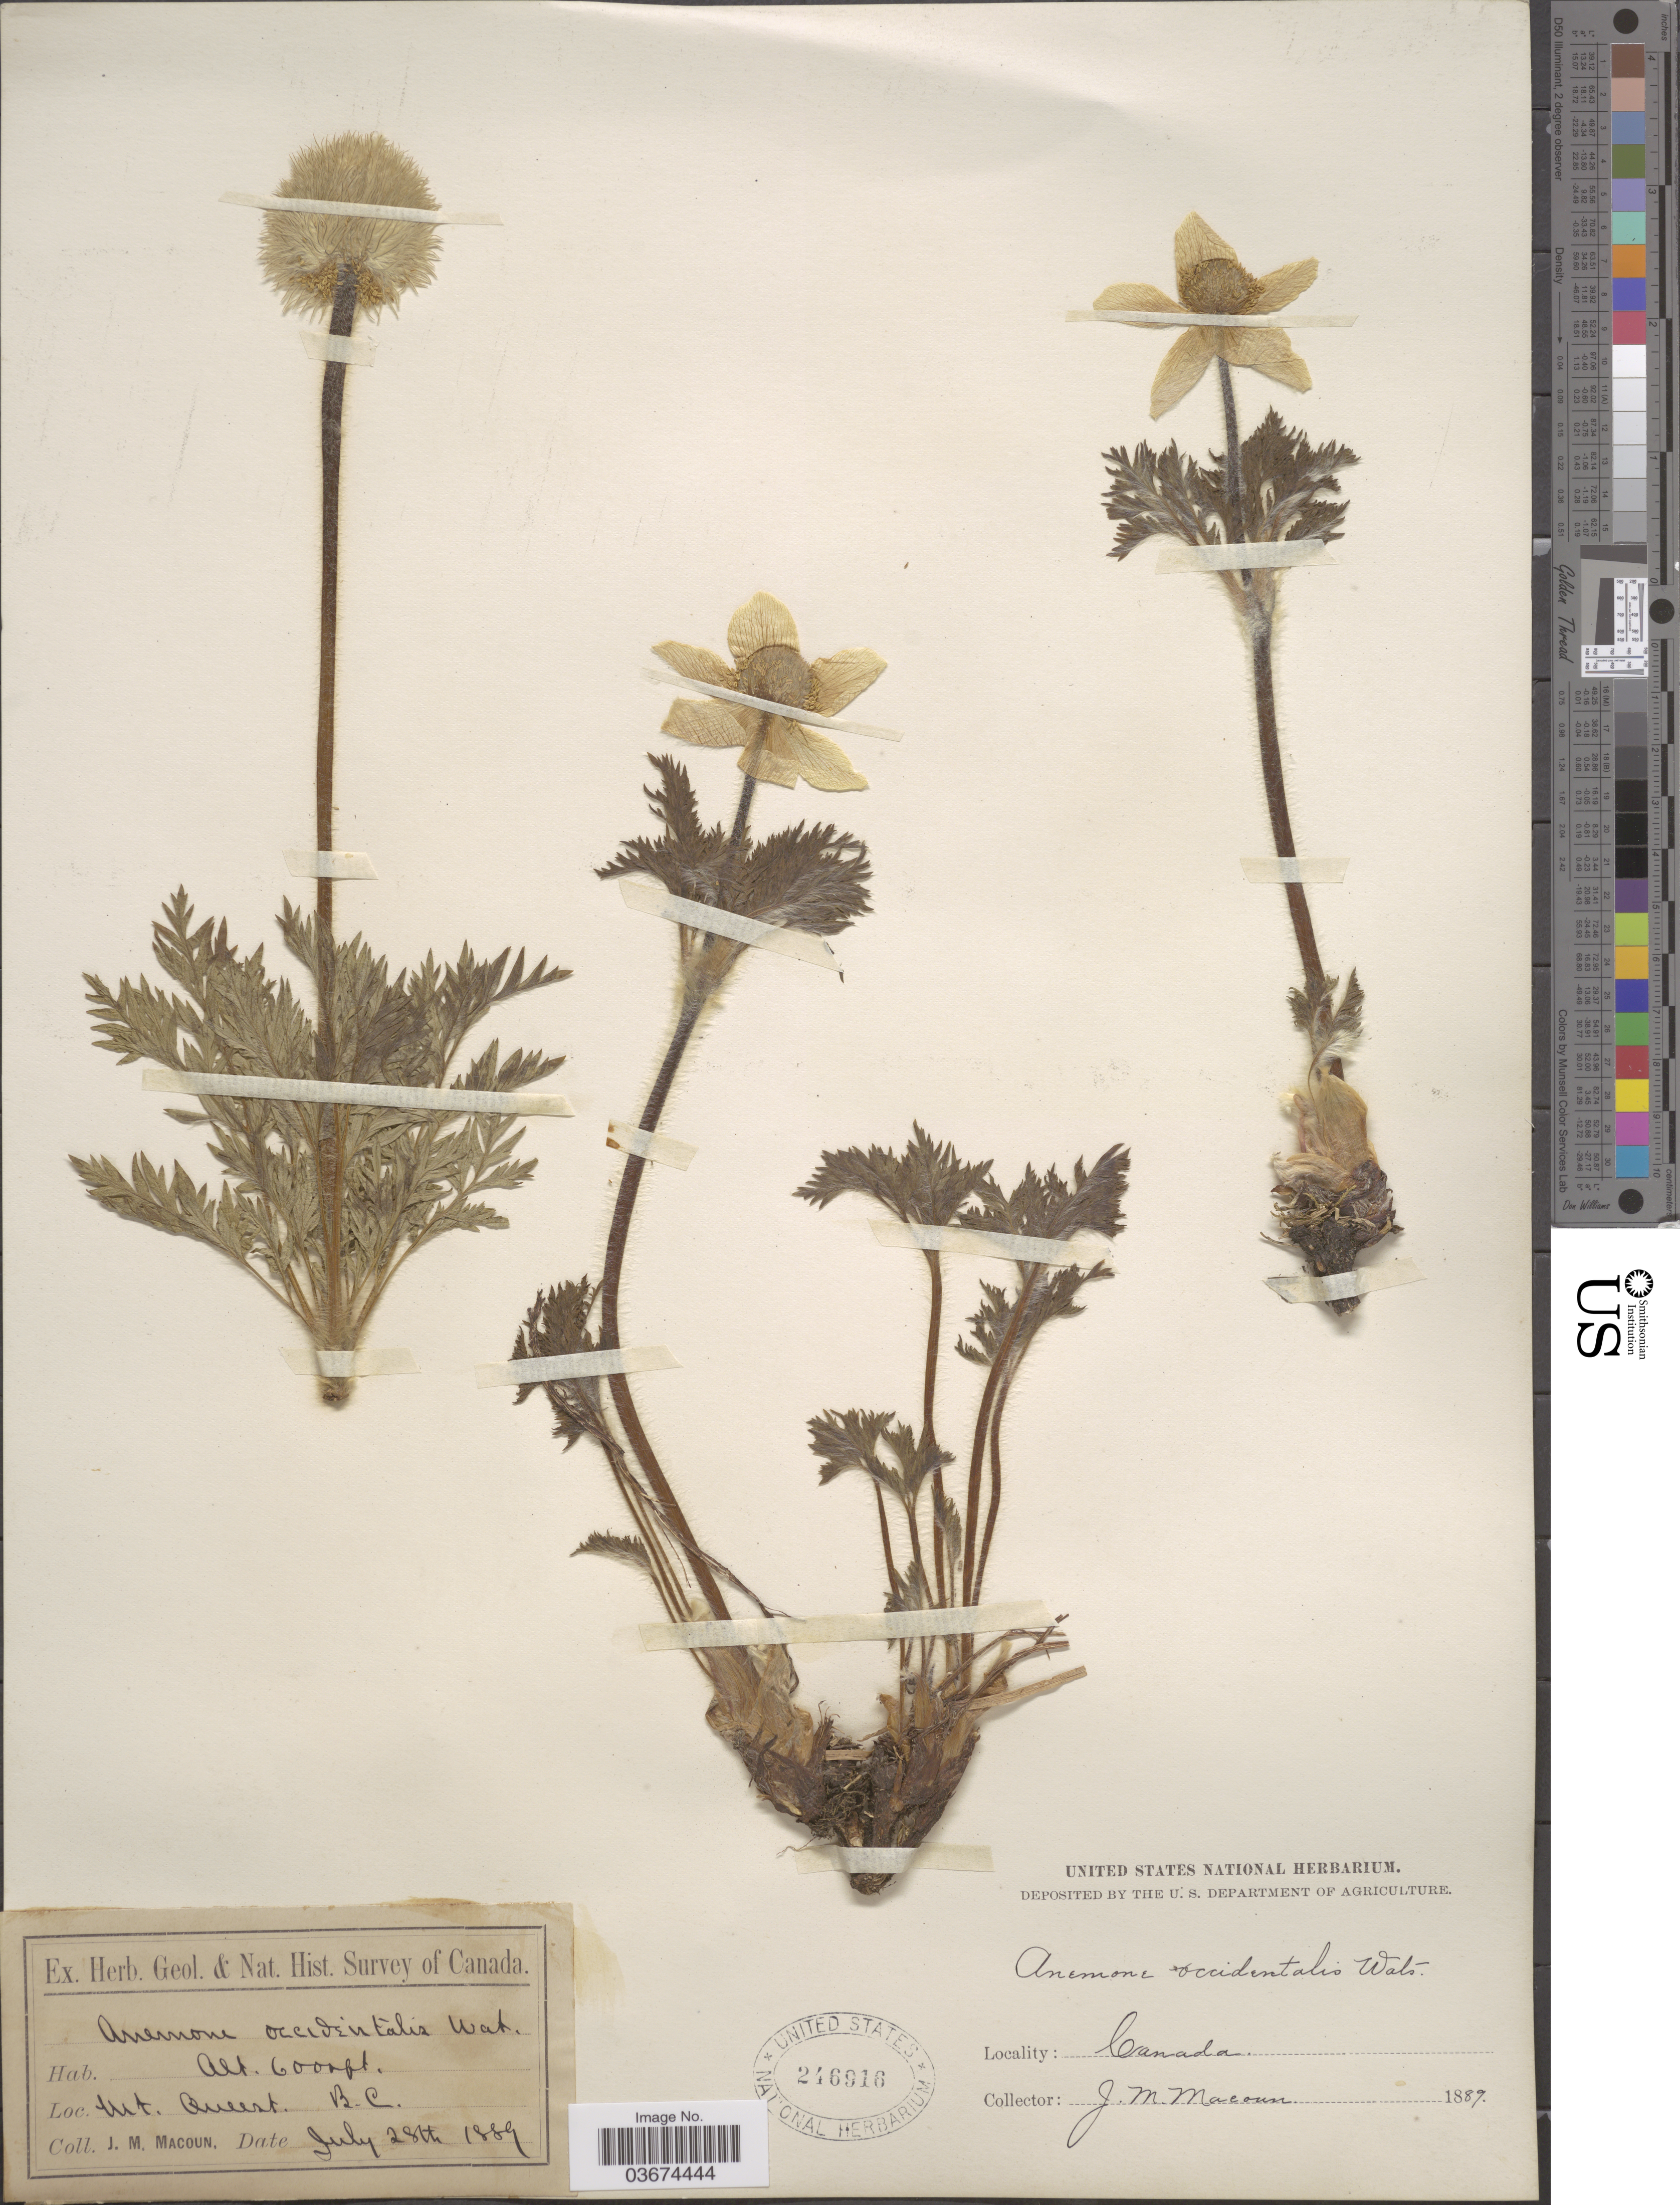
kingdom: Plantae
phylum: Tracheophyta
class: Magnoliopsida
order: Ranunculales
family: Ranunculaceae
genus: Pulsatilla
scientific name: Pulsatilla occidentalis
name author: (S. Watson) Freyn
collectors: J. M. Macoun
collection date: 1889-07-28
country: Canada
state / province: British Columbia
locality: Mt. Queest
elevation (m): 1829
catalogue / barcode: US 246916